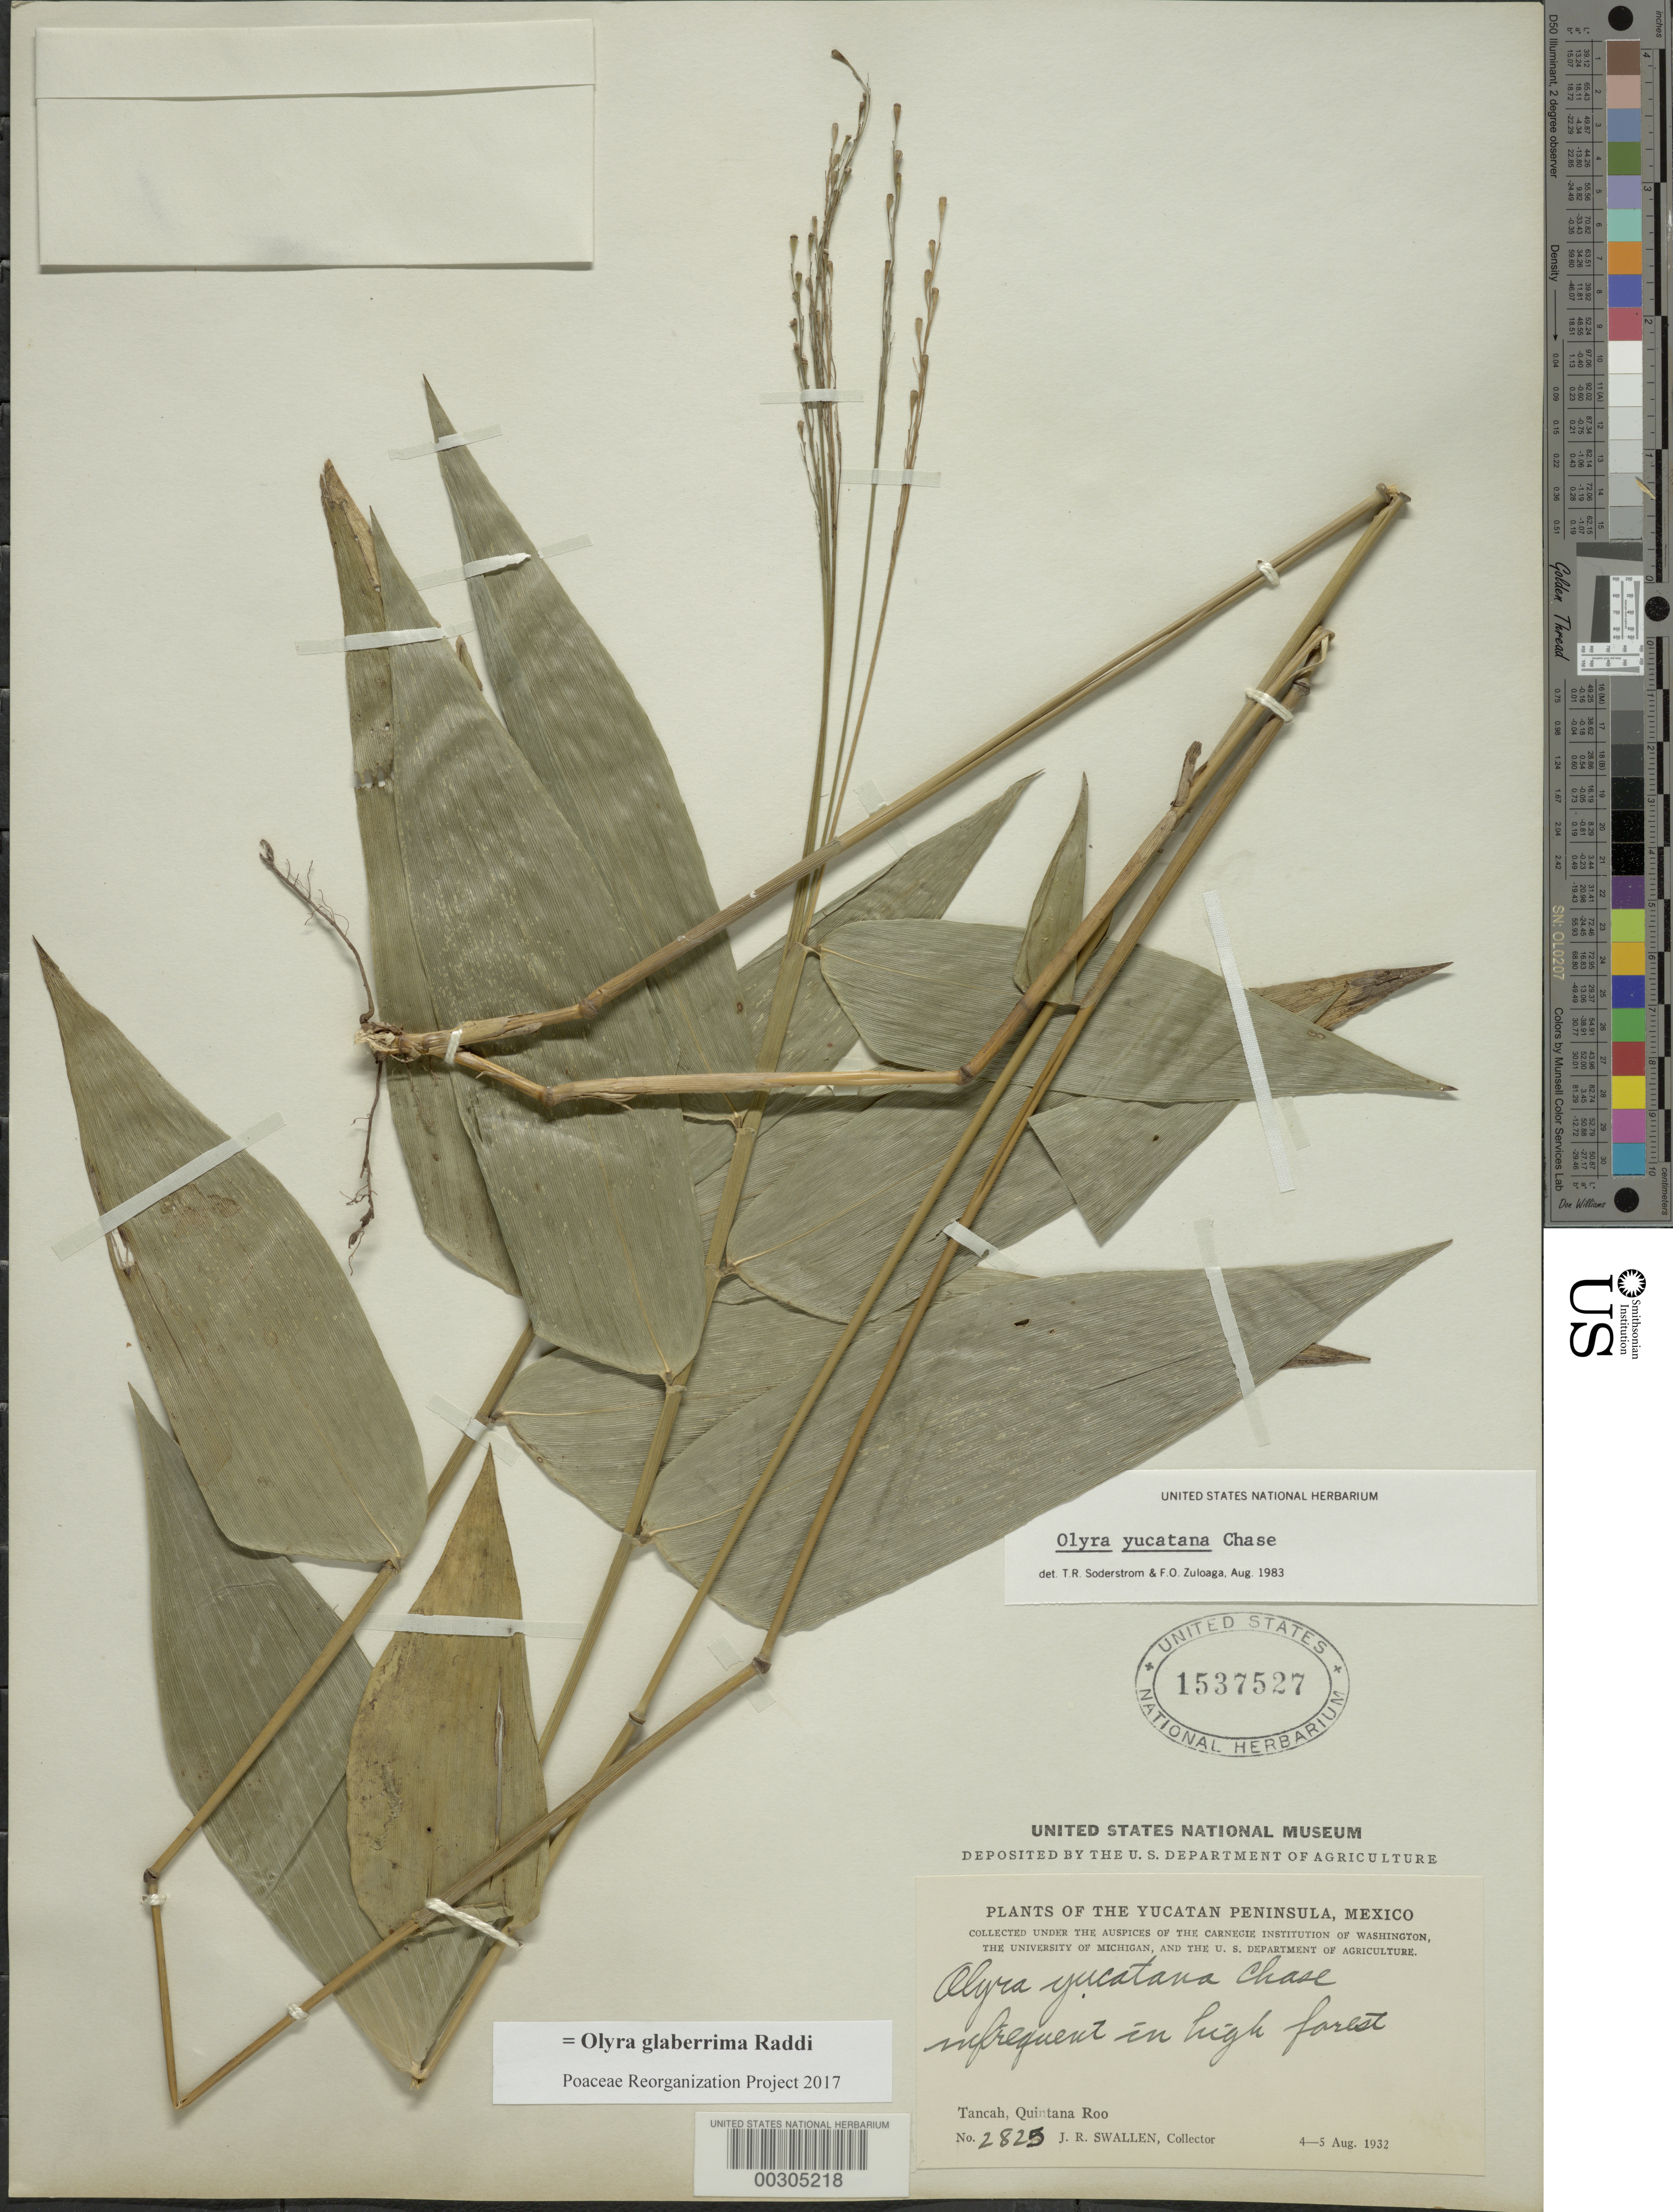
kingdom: Plantae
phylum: Tracheophyta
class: Liliopsida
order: Poales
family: Poaceae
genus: Olyra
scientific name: Olyra glaberrima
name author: Raddi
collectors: J. R. Swallen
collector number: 2825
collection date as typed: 04 Aug 1932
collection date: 1932-08-04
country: Mexico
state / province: Quintana Roo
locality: Tancah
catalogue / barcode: US 1537527